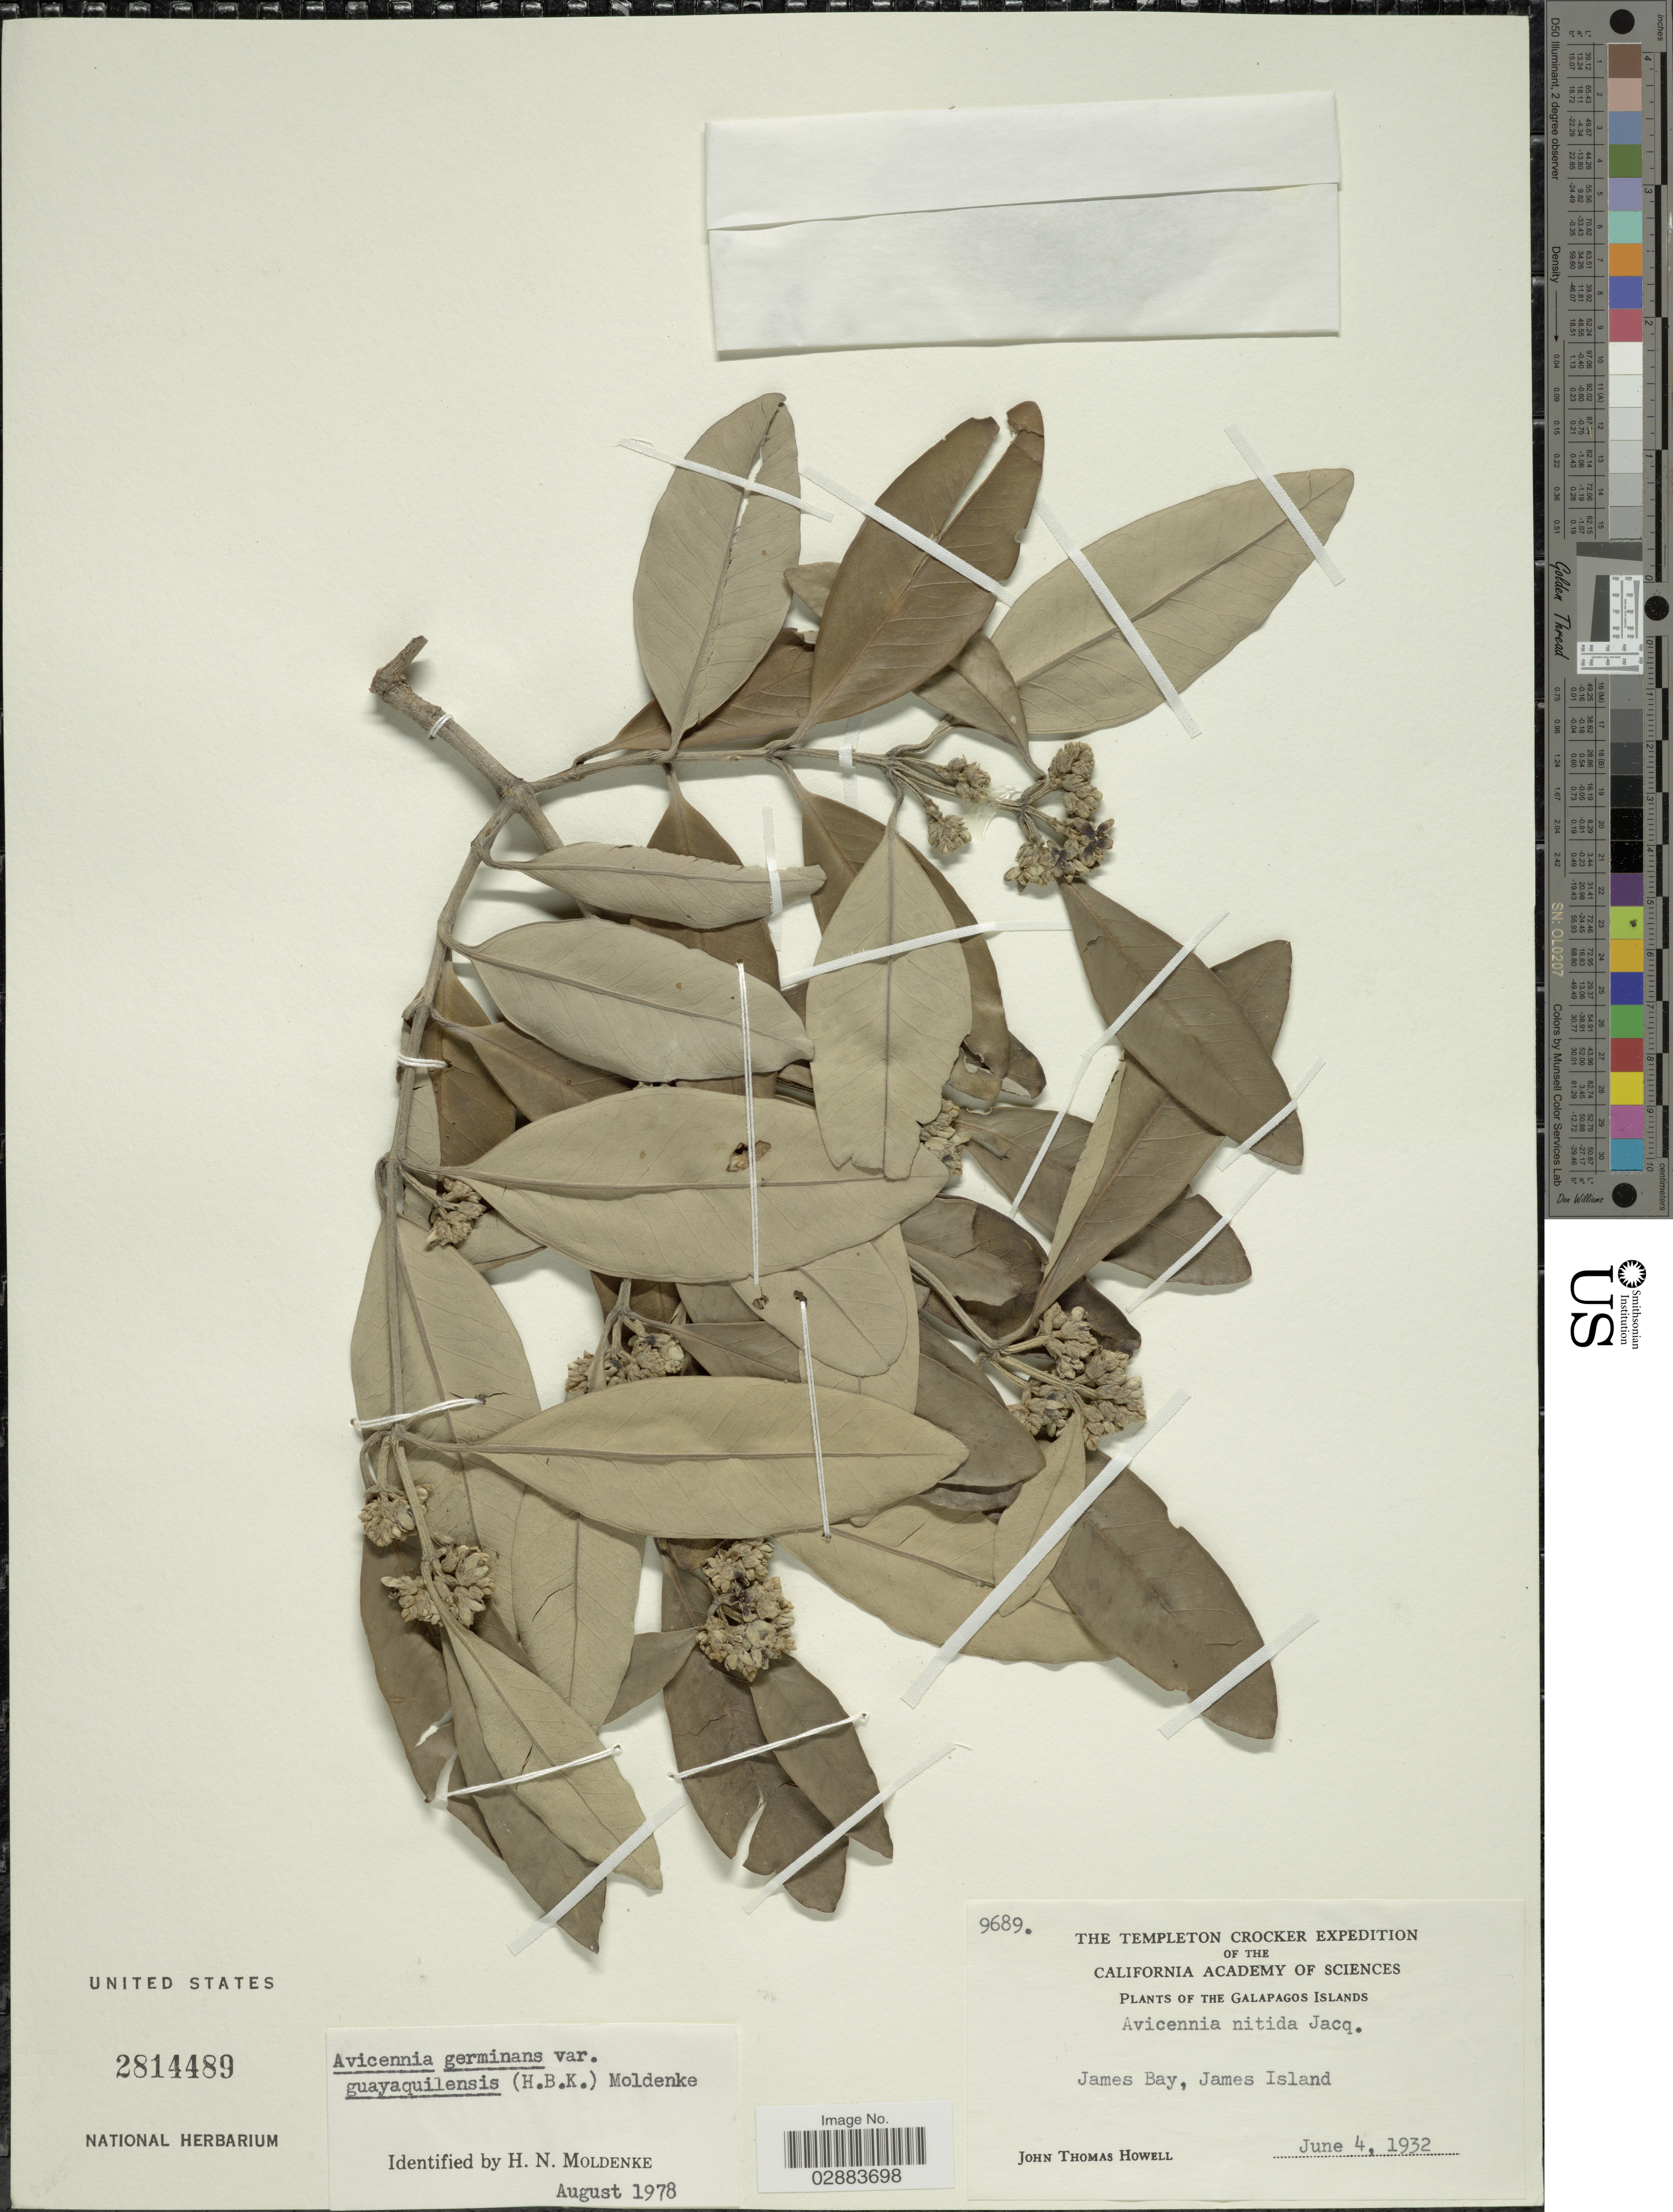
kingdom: Plantae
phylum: Tracheophyta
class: Magnoliopsida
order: Lamiales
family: Acanthaceae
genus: Avicennia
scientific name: Avicennia germinans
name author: (L.) L.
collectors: J. T. Howell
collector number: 9689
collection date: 1932-06-04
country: Ecuador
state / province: Colón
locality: The Galapagos Islands. James Bay, James Island.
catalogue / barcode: US 2814489